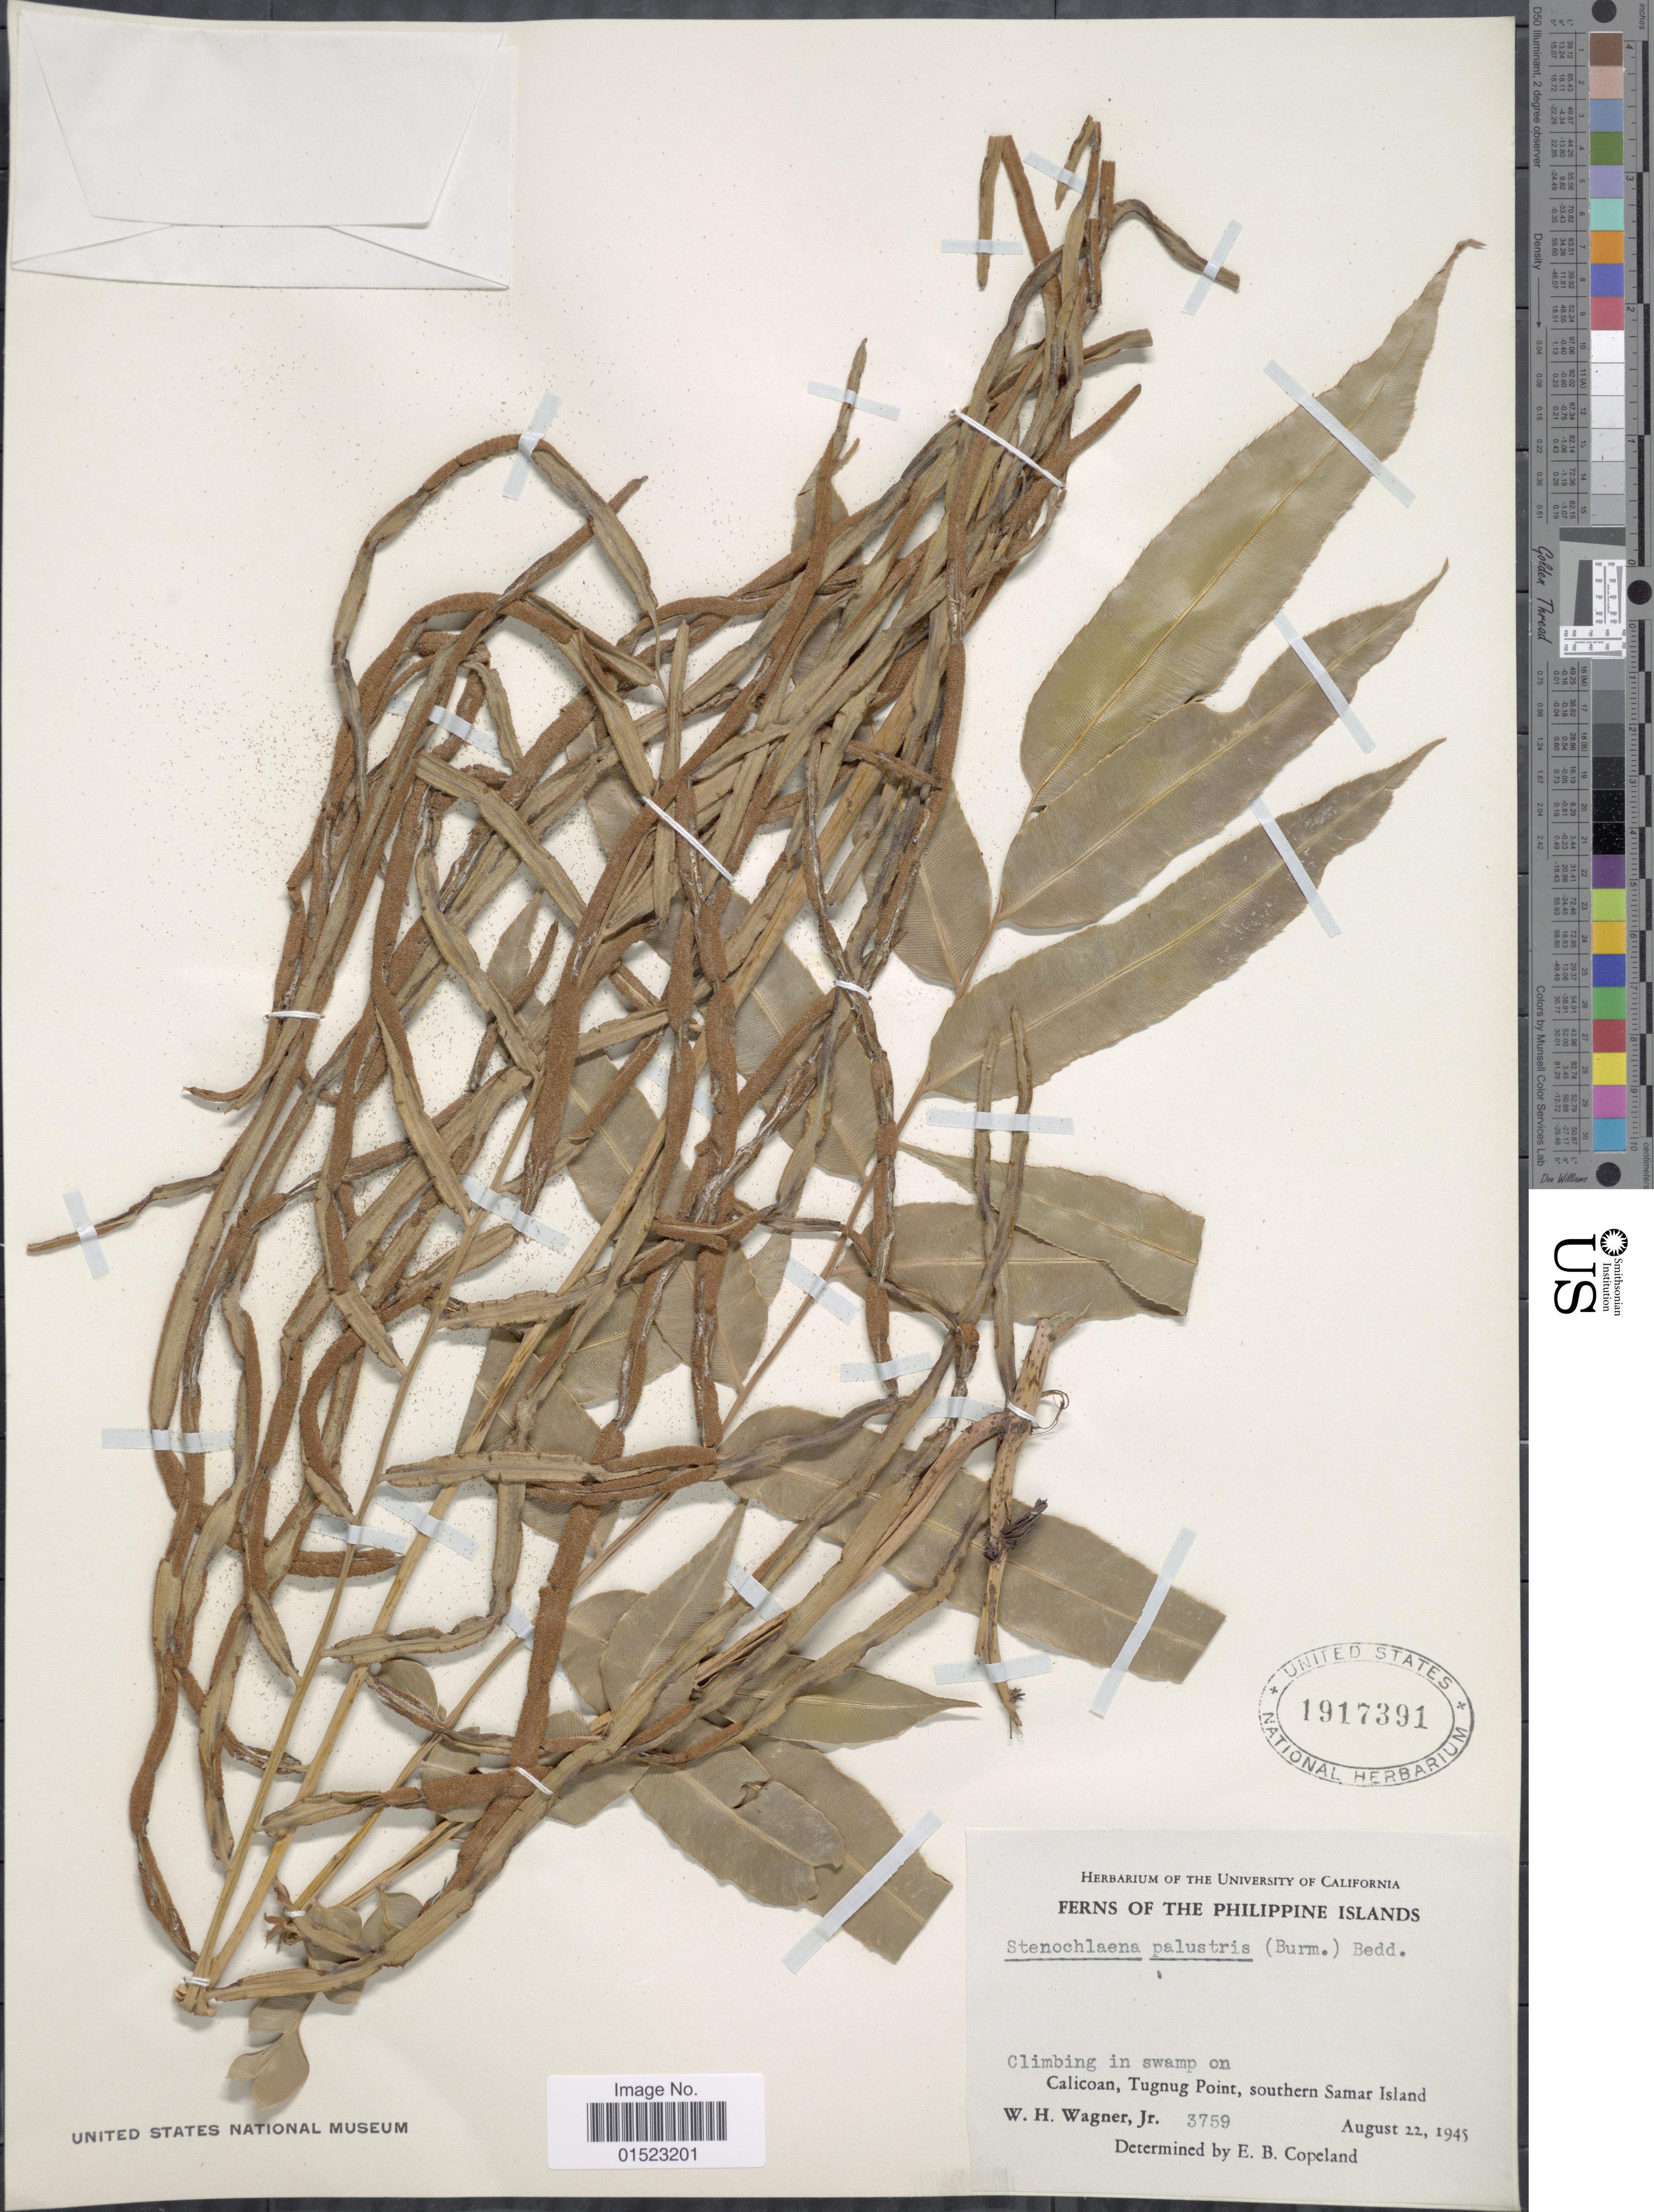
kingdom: Plantae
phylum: Tracheophyta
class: Polypodiopsida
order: Polypodiales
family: Blechnaceae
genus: Stenochlaena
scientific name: Stenochlaena palustris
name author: (Burm. f.) Bedd.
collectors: W. H. Wagner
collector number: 3759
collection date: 1945-08-22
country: Philippines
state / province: Eastern Visayas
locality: Calicoan, Tugnug Point, southern Samar Island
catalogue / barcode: US 1917391